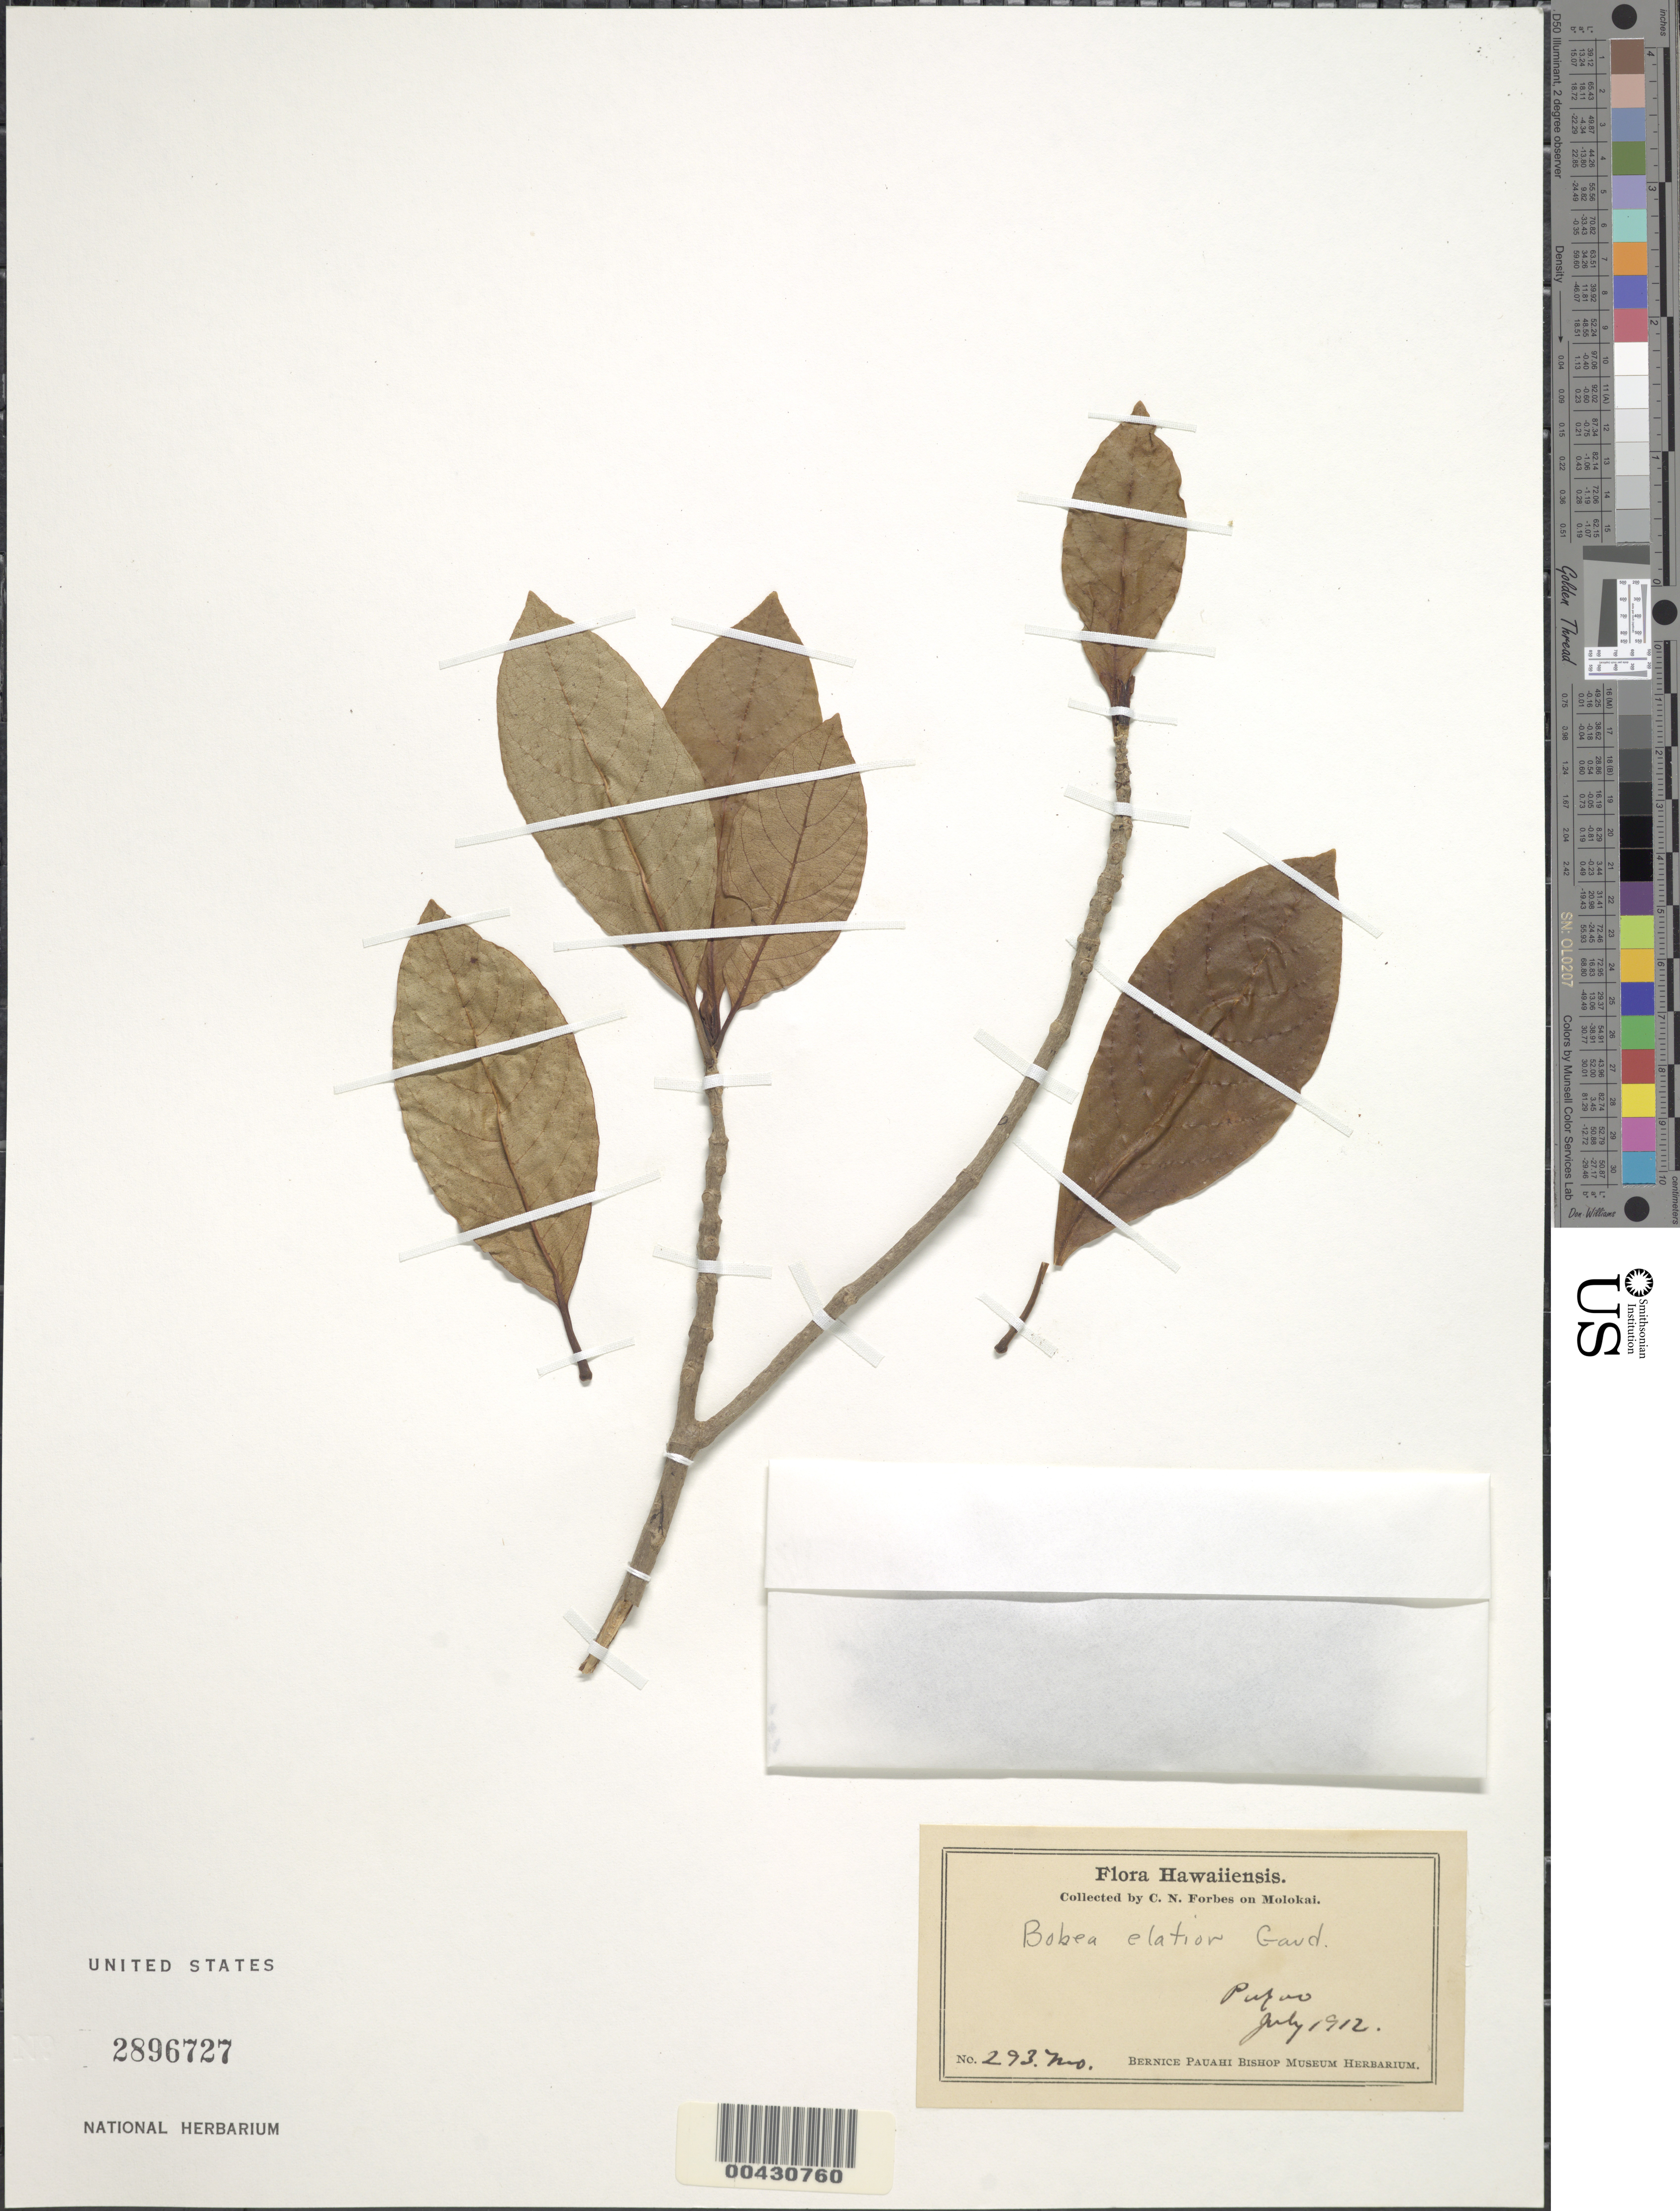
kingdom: Plantae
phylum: Tracheophyta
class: Magnoliopsida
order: Gentianales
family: Rubiaceae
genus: Bobea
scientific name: Bobea elatior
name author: Gaudich.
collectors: C. N. Forbes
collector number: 293.Mo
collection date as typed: Jul 1912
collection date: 1912-07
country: United States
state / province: Hawaii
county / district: Maui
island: Moloka'i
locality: Pukoo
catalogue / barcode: US 2896727